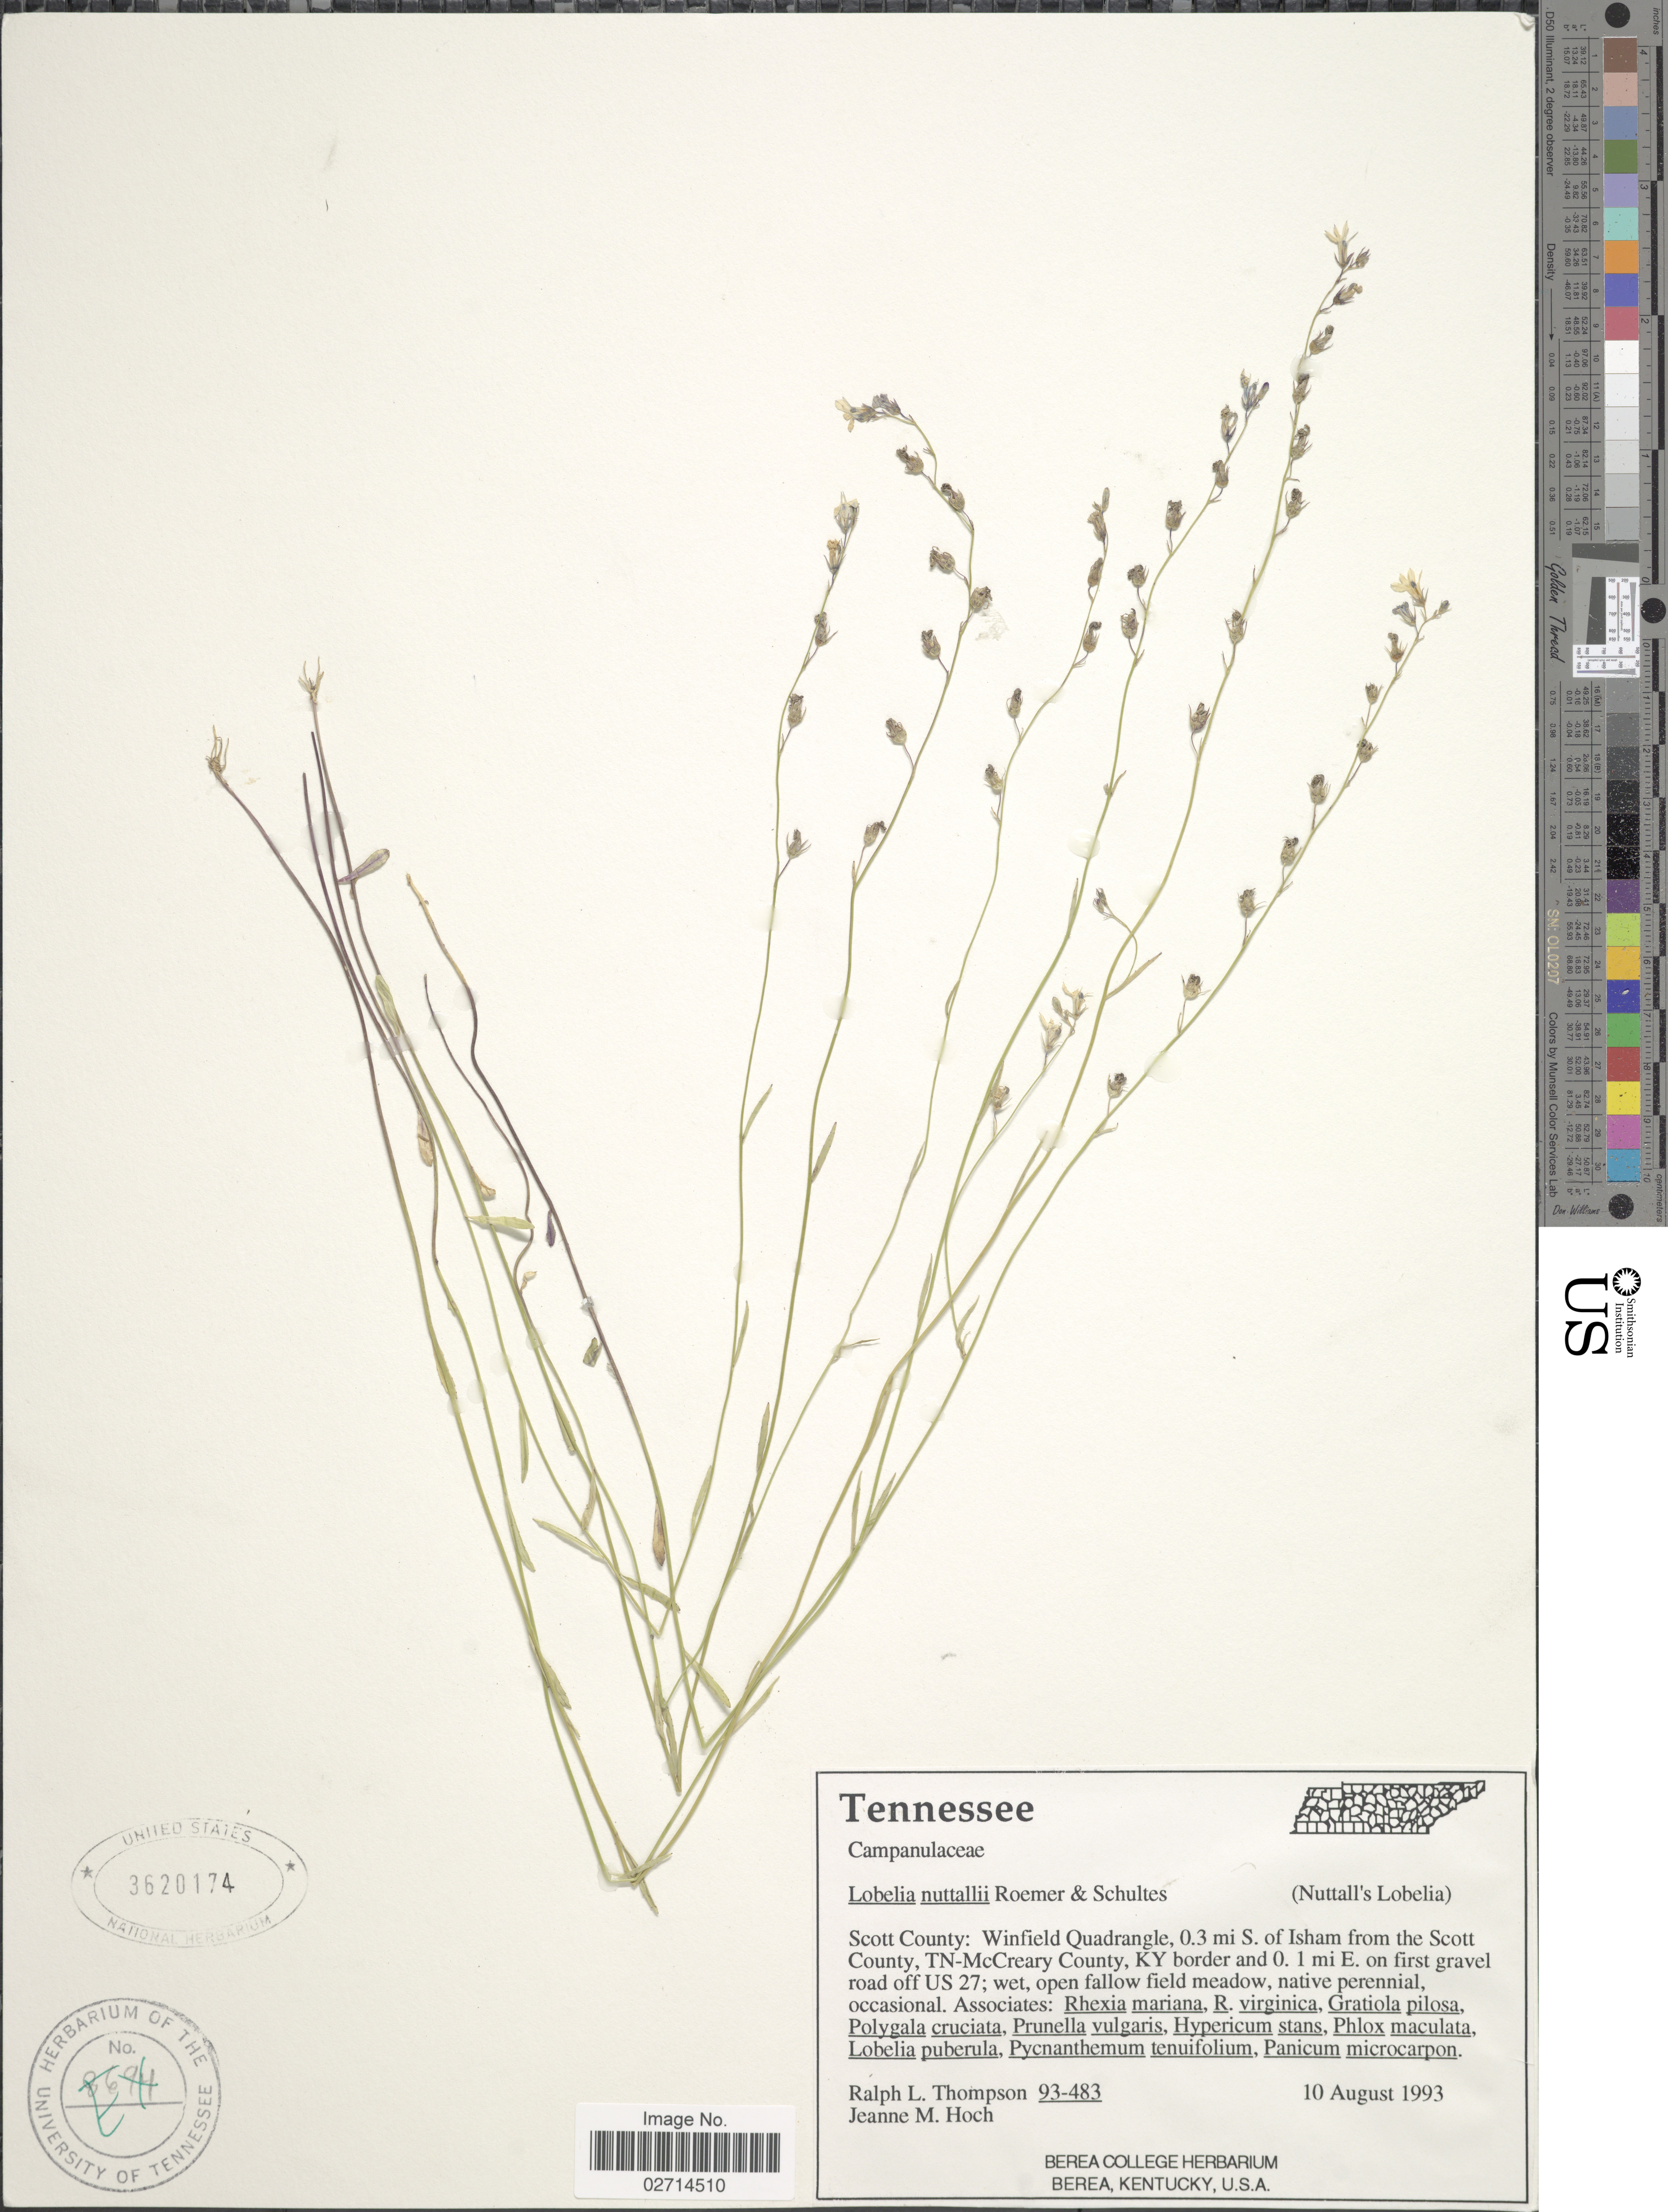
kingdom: Plantae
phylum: Tracheophyta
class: Magnoliopsida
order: Asterales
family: Campanulaceae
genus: Lobelia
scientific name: Lobelia nuttallii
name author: Schult.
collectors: R. L. Thompson & J. Hoch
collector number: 93-483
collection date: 1993-08-10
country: United States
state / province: Tennessee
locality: Scott County: Winfield Quadrangle, 0.3 mi S. of Isham from the Scott County, TN- McCreary County, KY border and 0.1 mi E. on first gravel road off US 27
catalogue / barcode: US 3620174